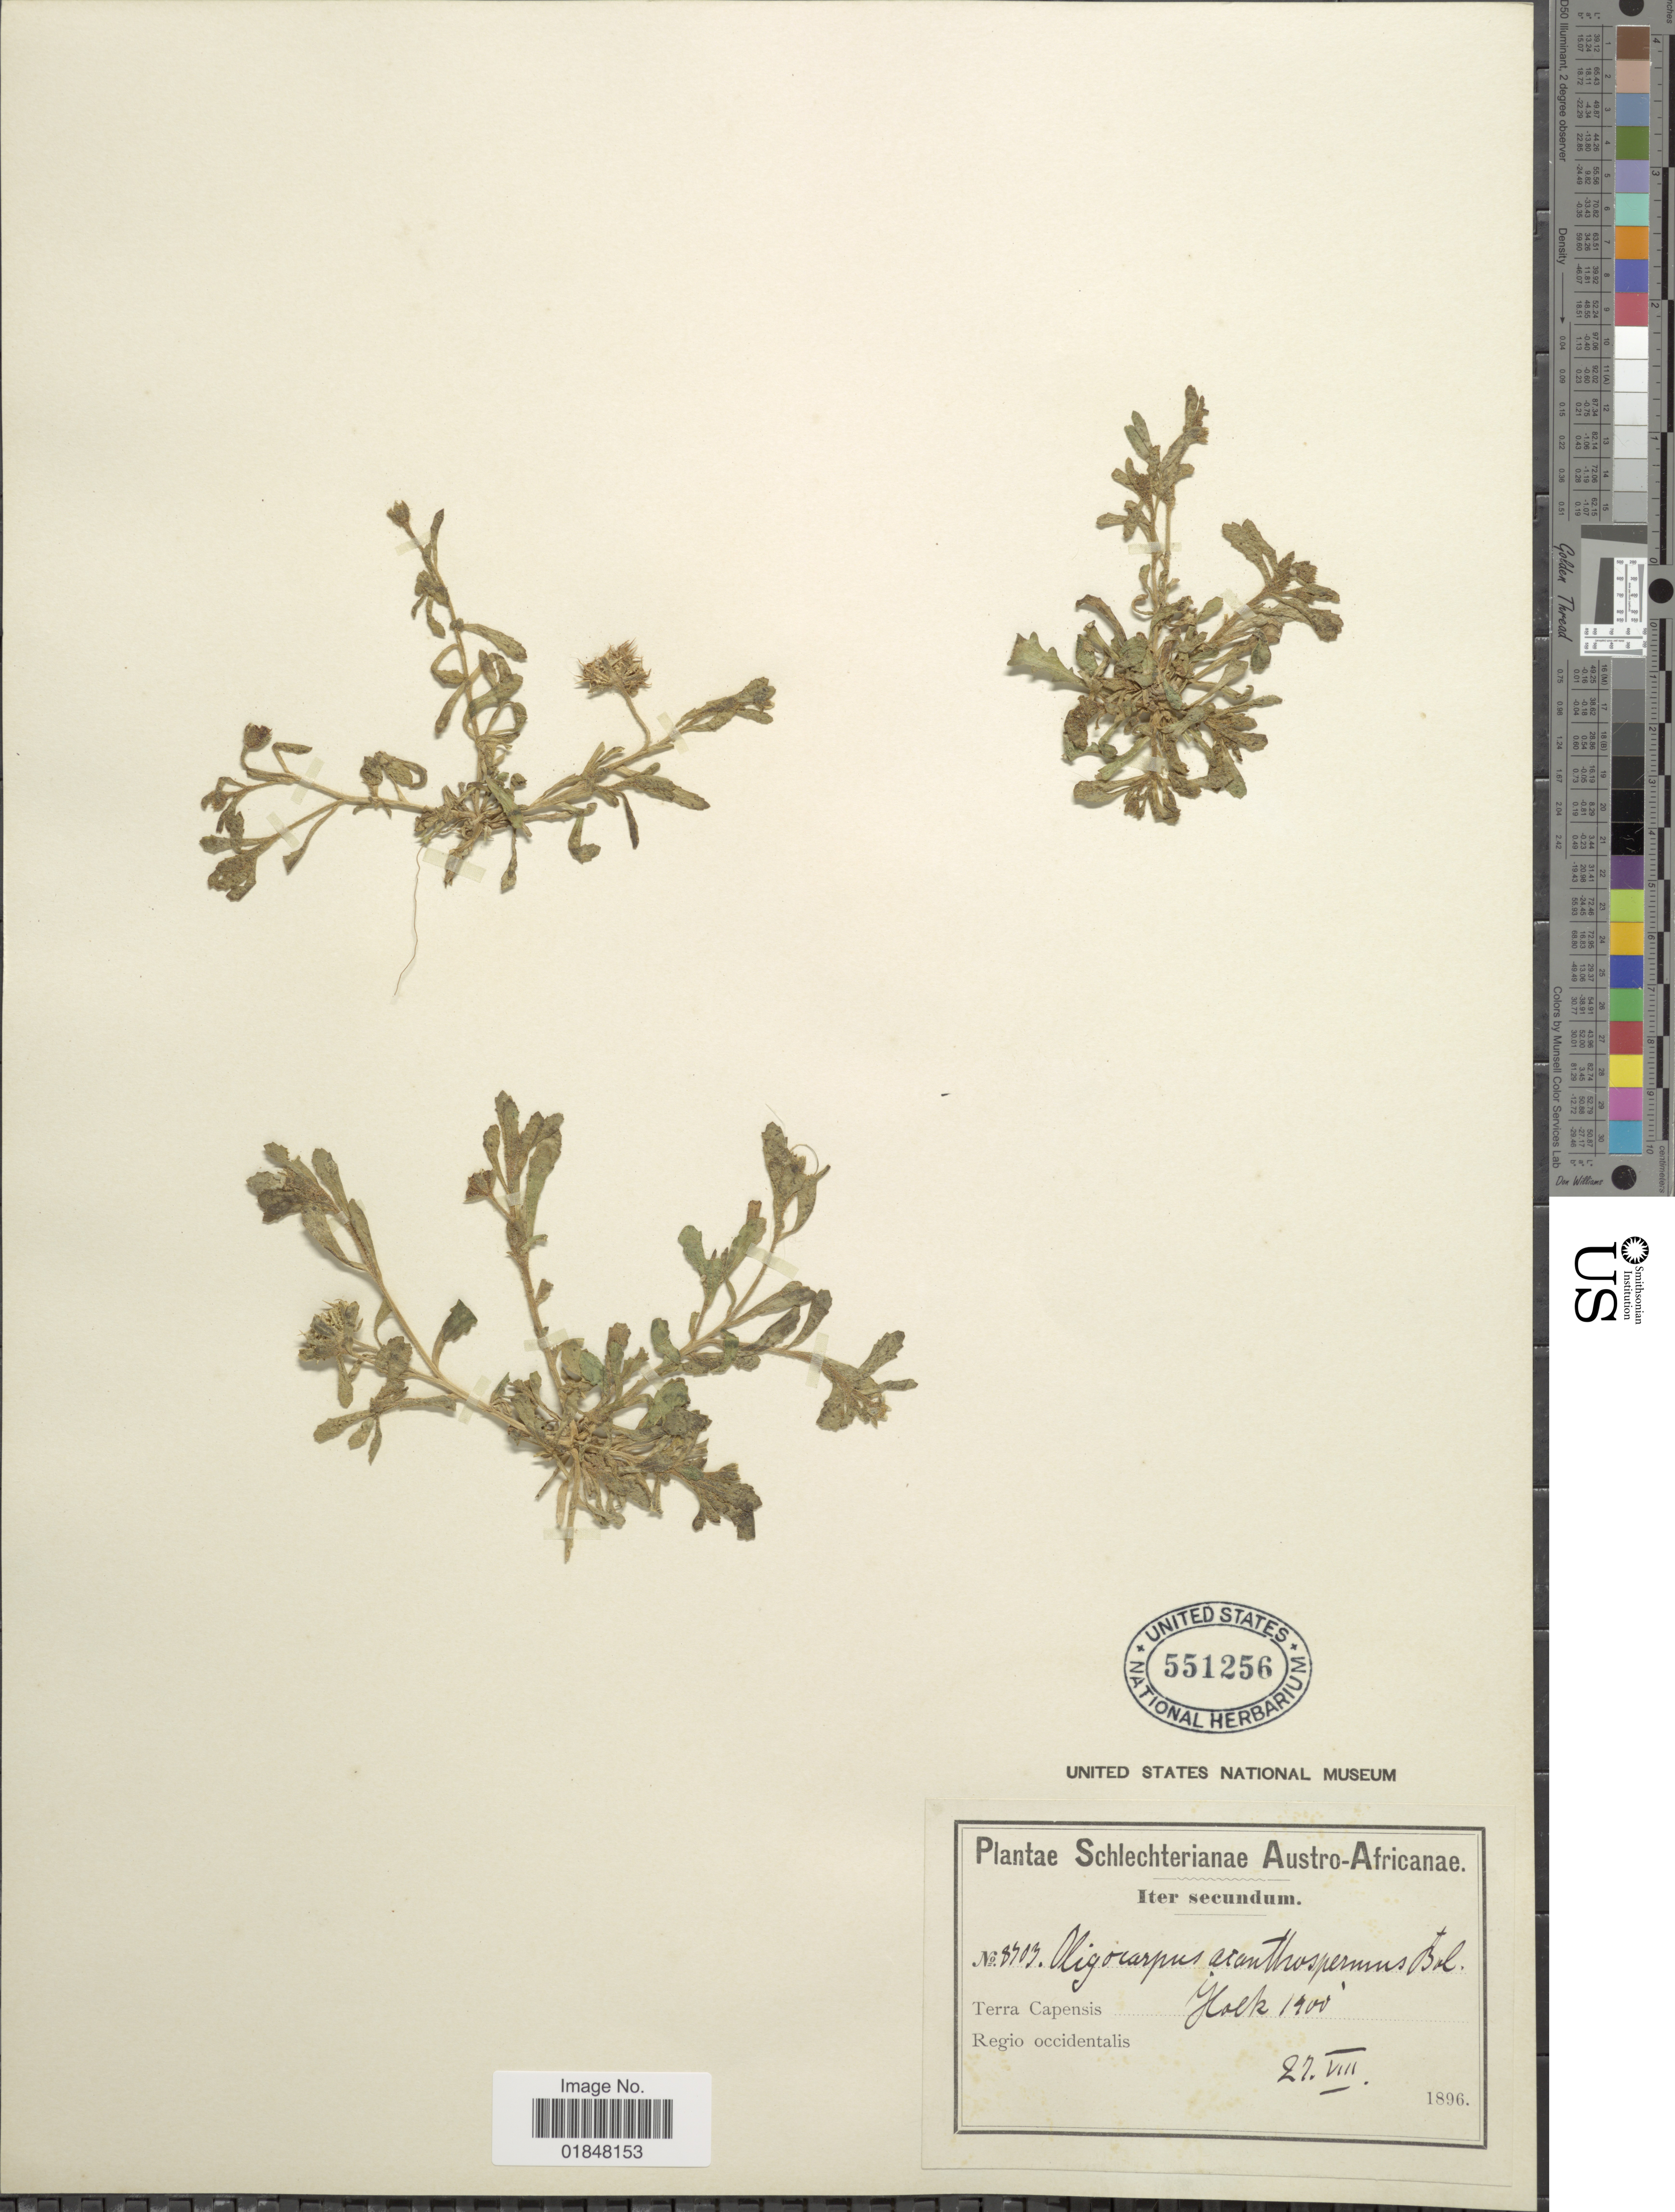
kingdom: Plantae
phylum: Tracheophyta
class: Magnoliopsida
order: Asterales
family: Asteraceae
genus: Oligocarpus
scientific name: Oligocarpus acanthospermus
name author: Bol.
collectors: Schlechter, --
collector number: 8703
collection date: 1896-08-27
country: South Africa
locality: Austro-Africanae, Terra Capensis, Hoek, Regio occidentalis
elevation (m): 427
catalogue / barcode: US 551256